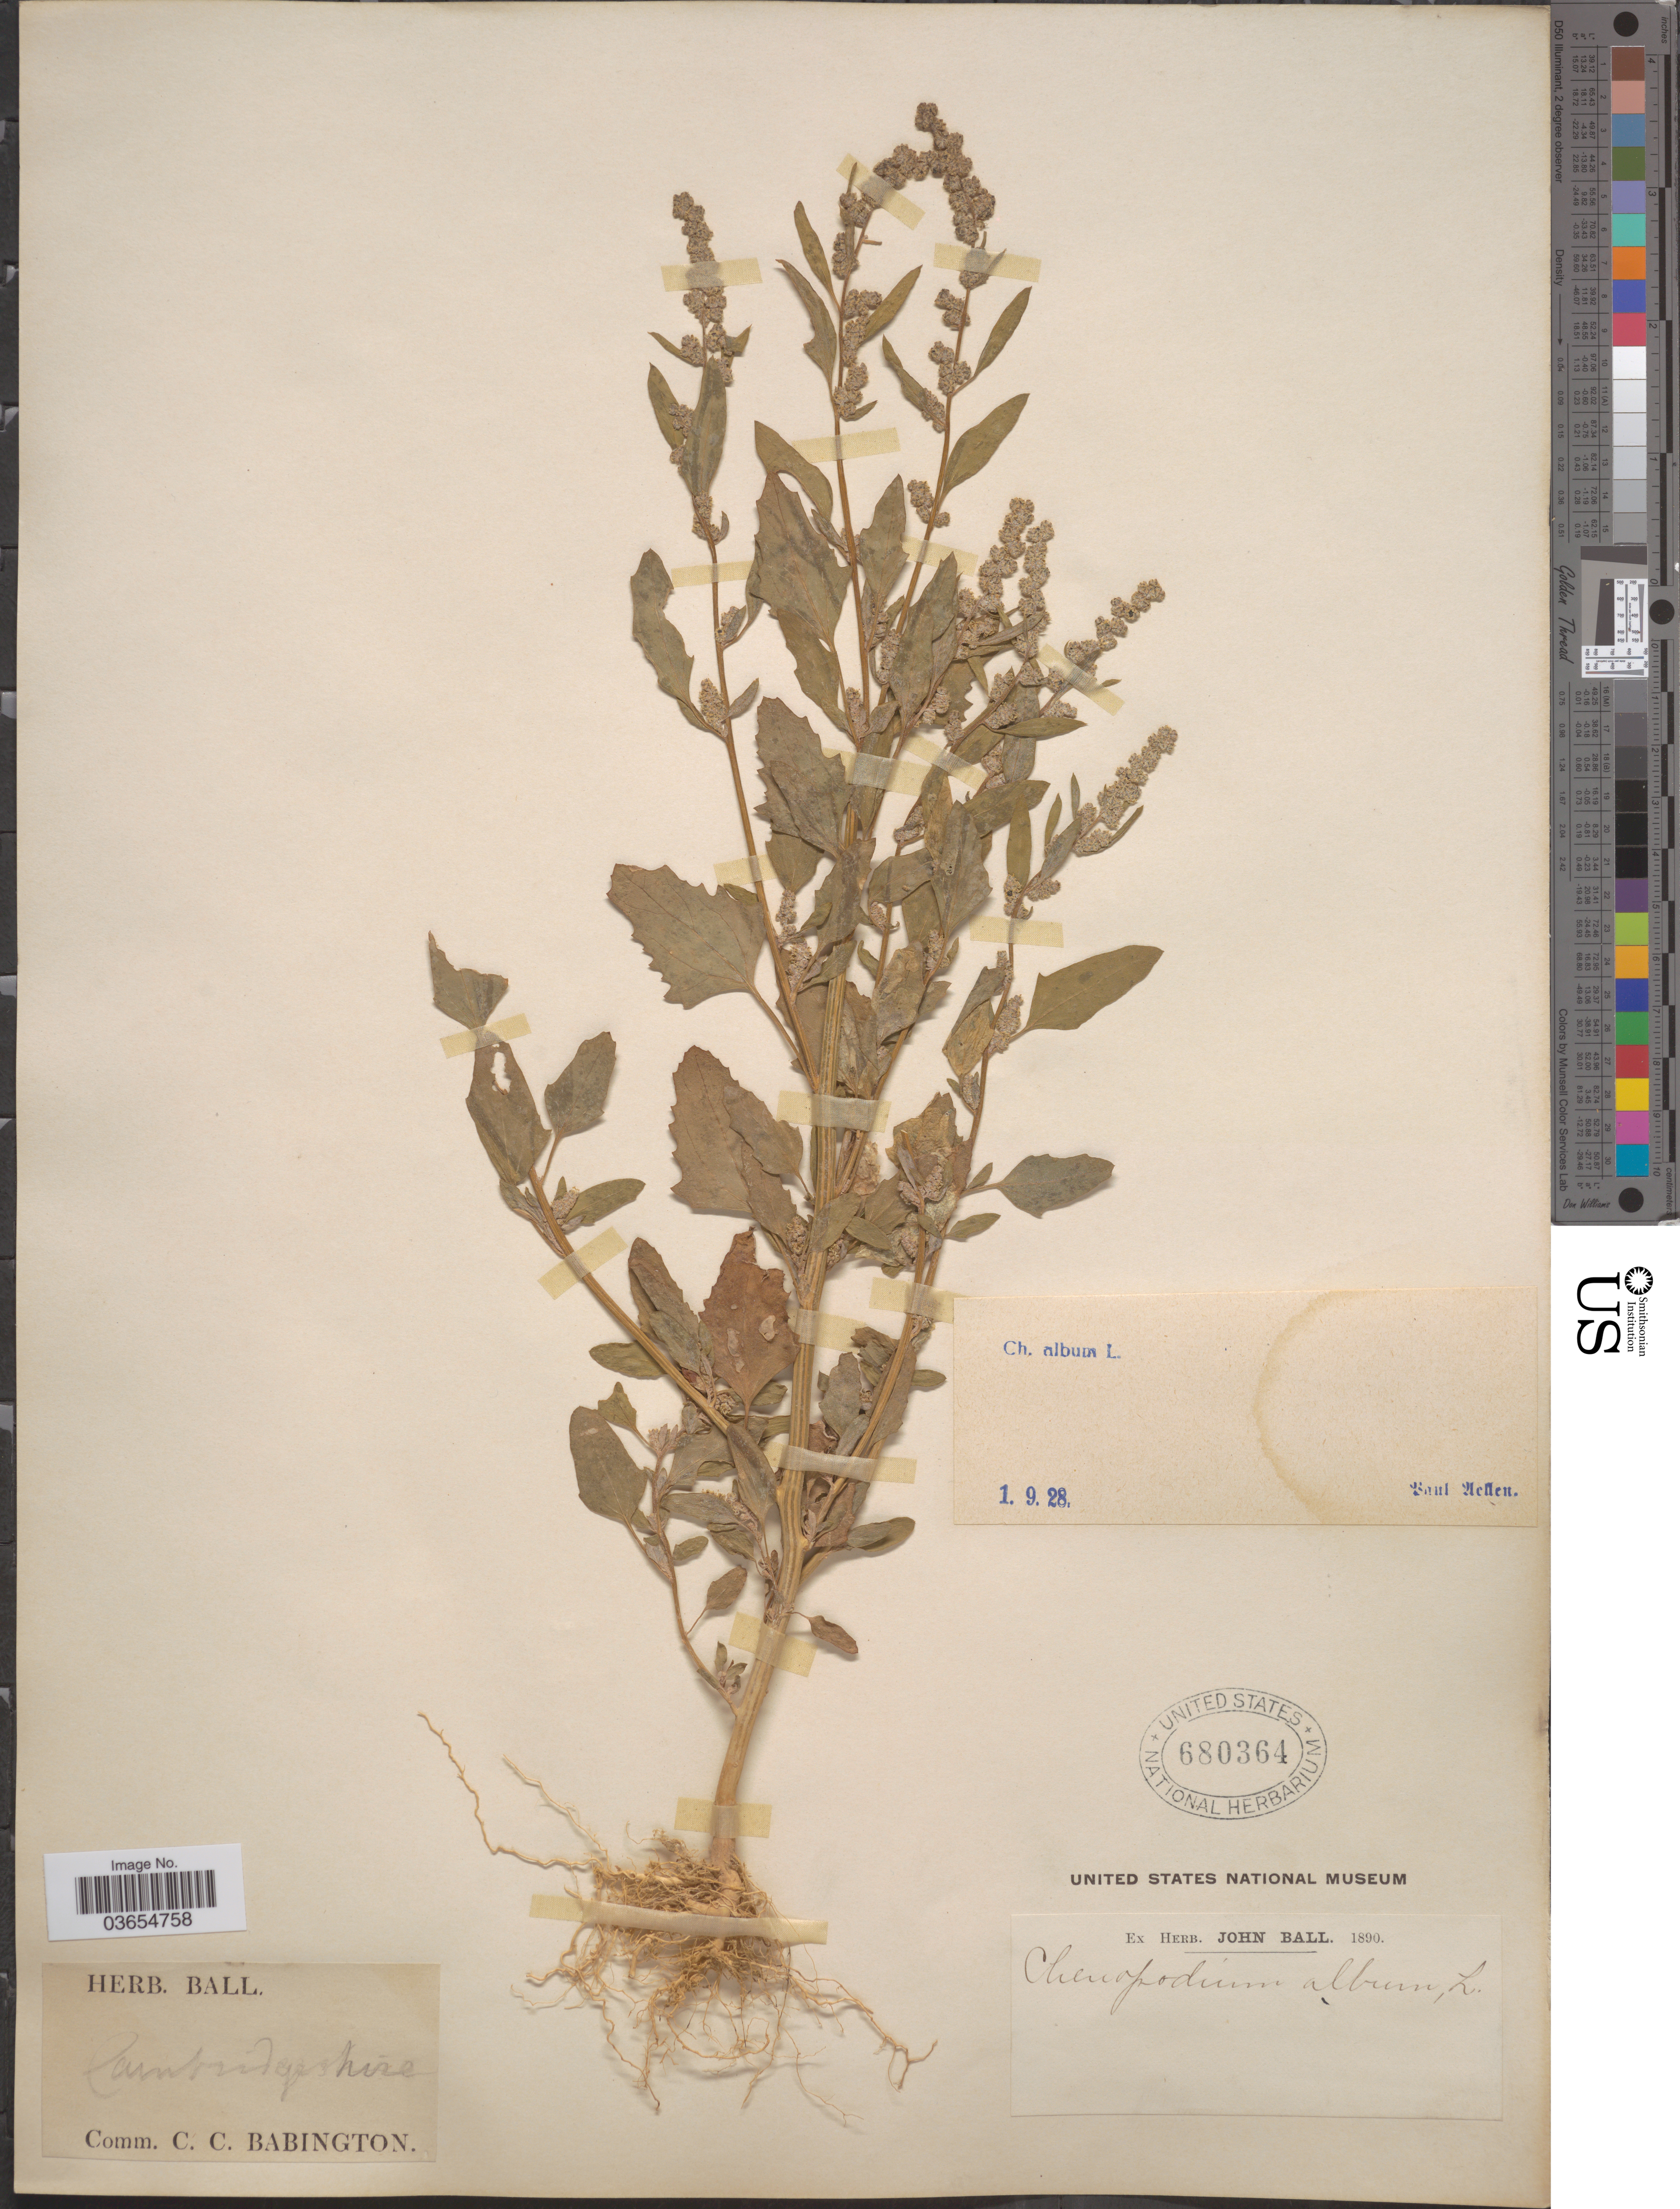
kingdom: Plantae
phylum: Tracheophyta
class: Magnoliopsida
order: Caryophyllales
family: Amaranthaceae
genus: Chenopodium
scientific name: Chenopodium album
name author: L.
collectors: ex herb. John Ball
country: United Kingdom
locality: Cambridge shire.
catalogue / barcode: US 680364